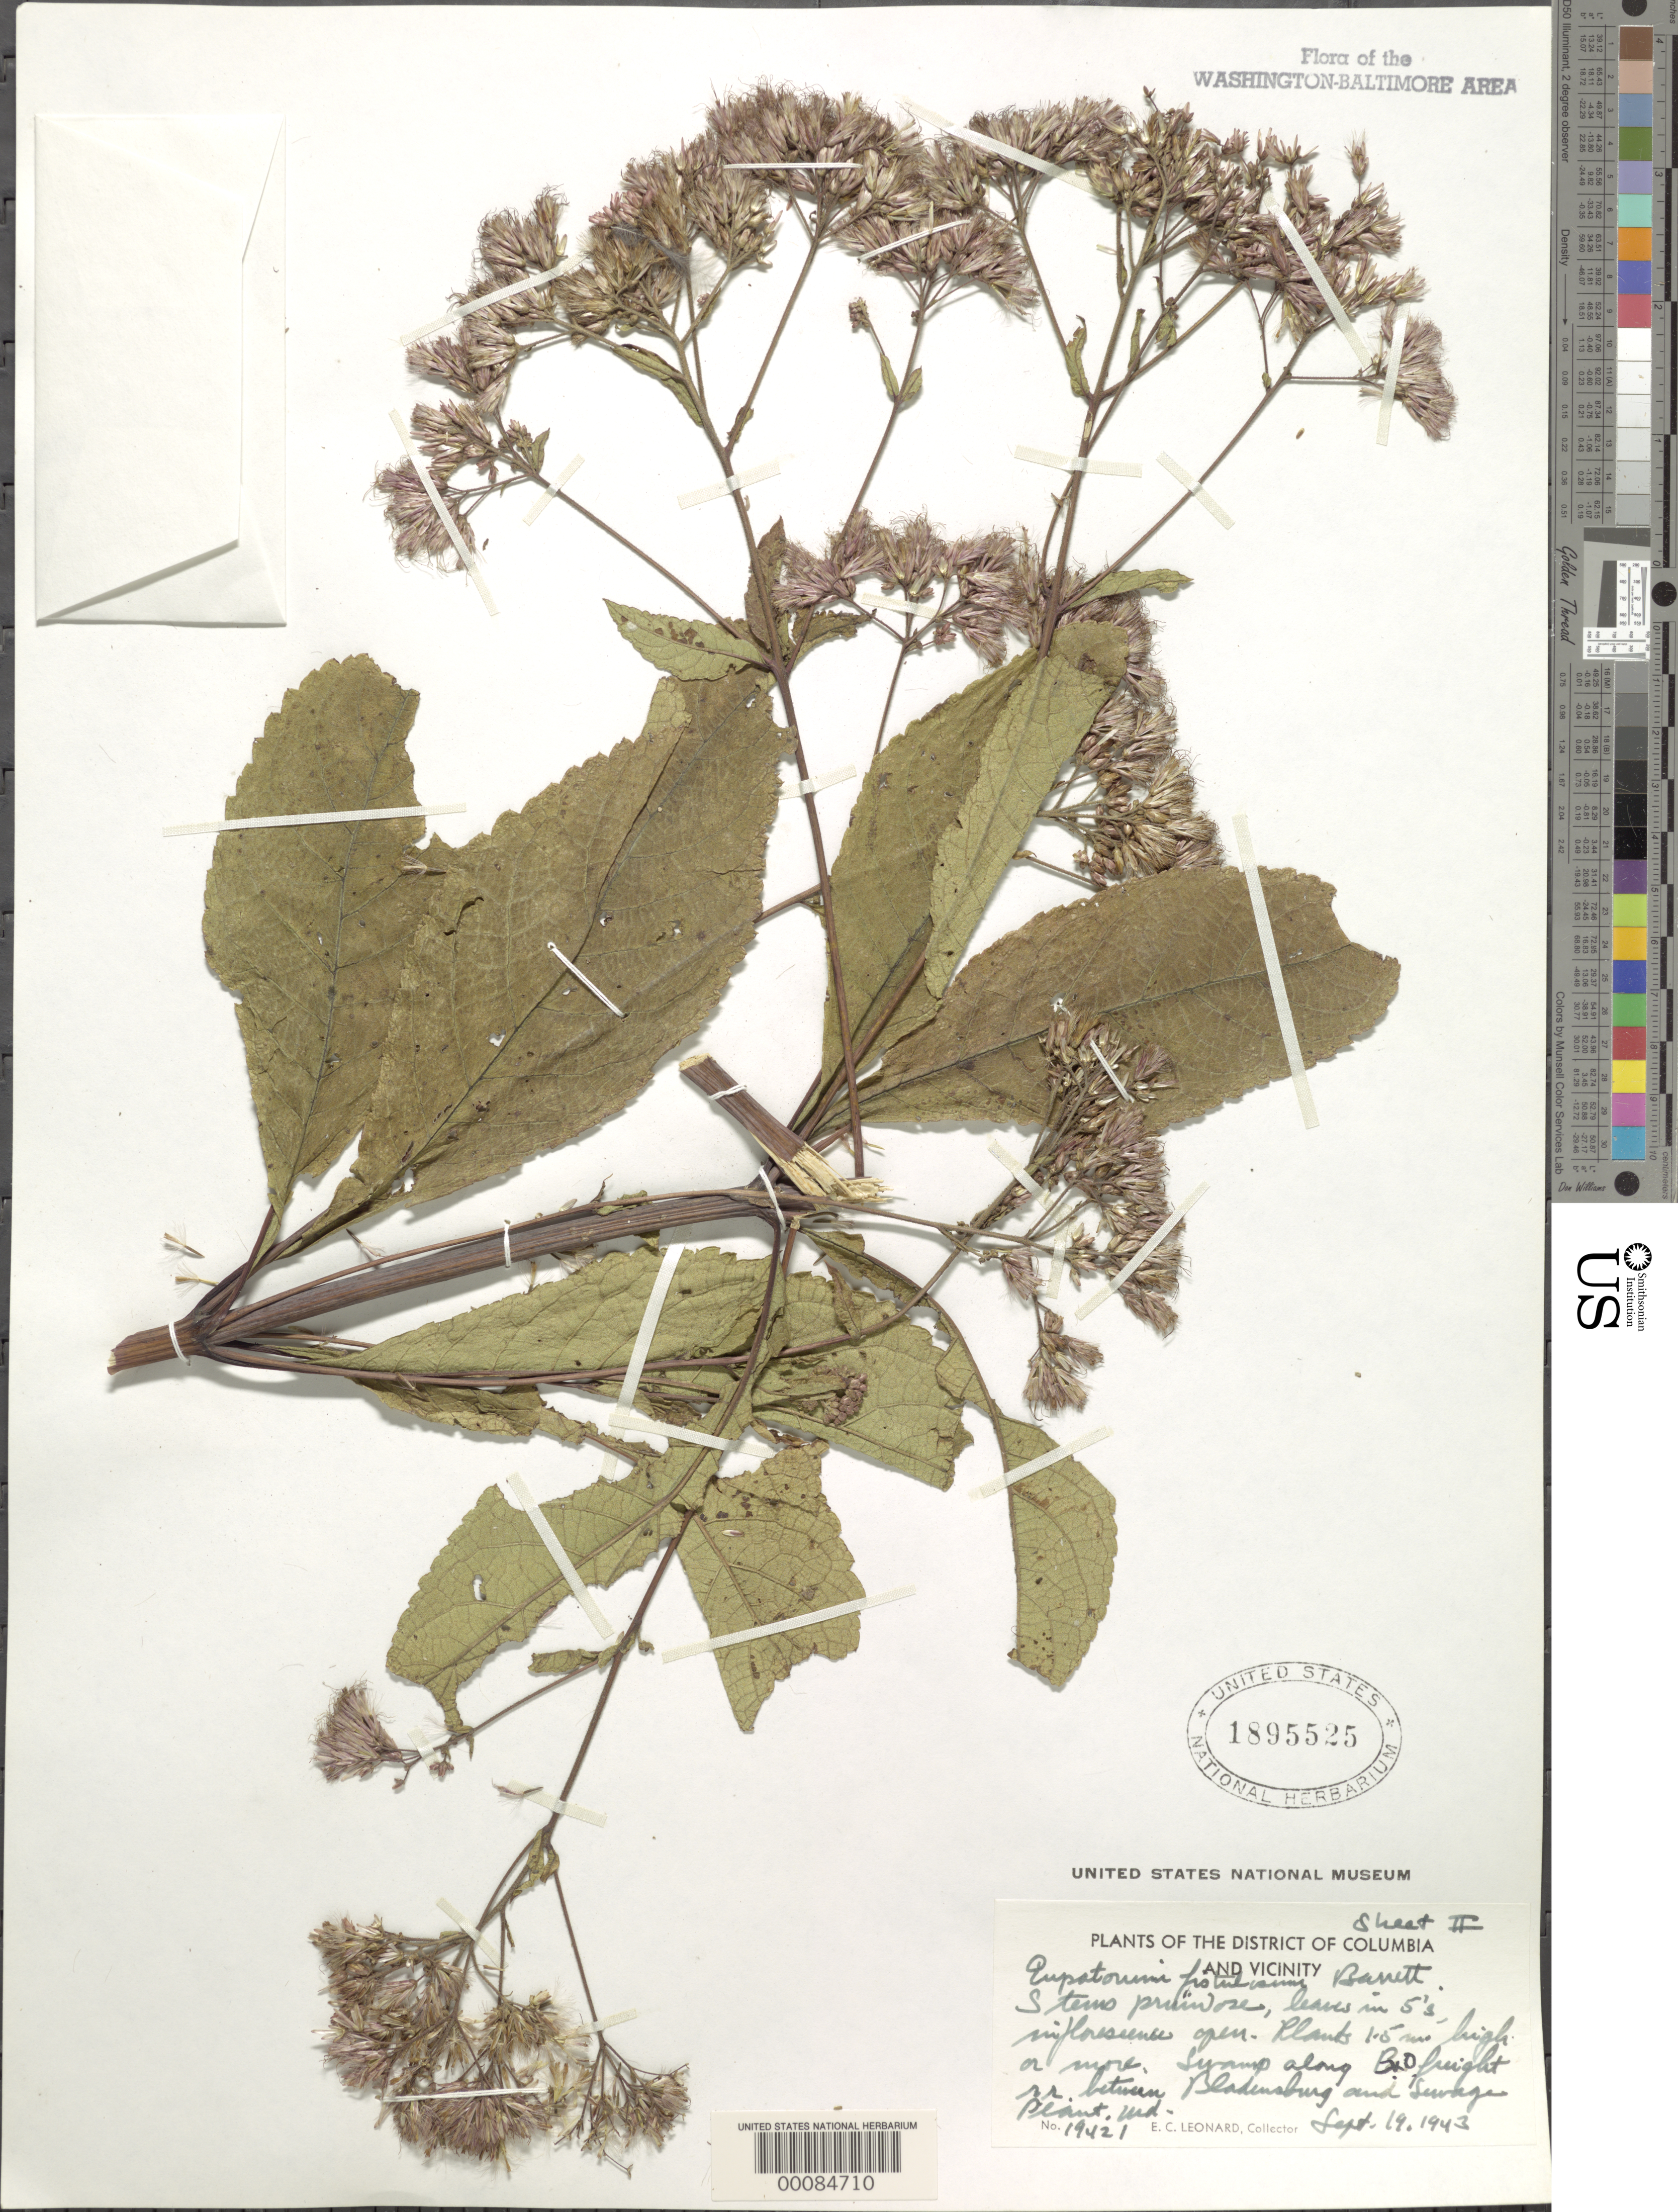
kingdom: Plantae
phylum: Tracheophyta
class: Magnoliopsida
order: Asterales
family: Asteraceae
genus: Eupatorium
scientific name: Eupatorium fistulosum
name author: Barratt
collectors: E. C. Leonard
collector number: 19421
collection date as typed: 19 Sep 1943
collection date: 1943-09-19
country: United States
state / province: Maryland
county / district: Prince George's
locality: between Bladensburg and Sewage Plant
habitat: Swamp along railroad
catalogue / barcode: US 1895525